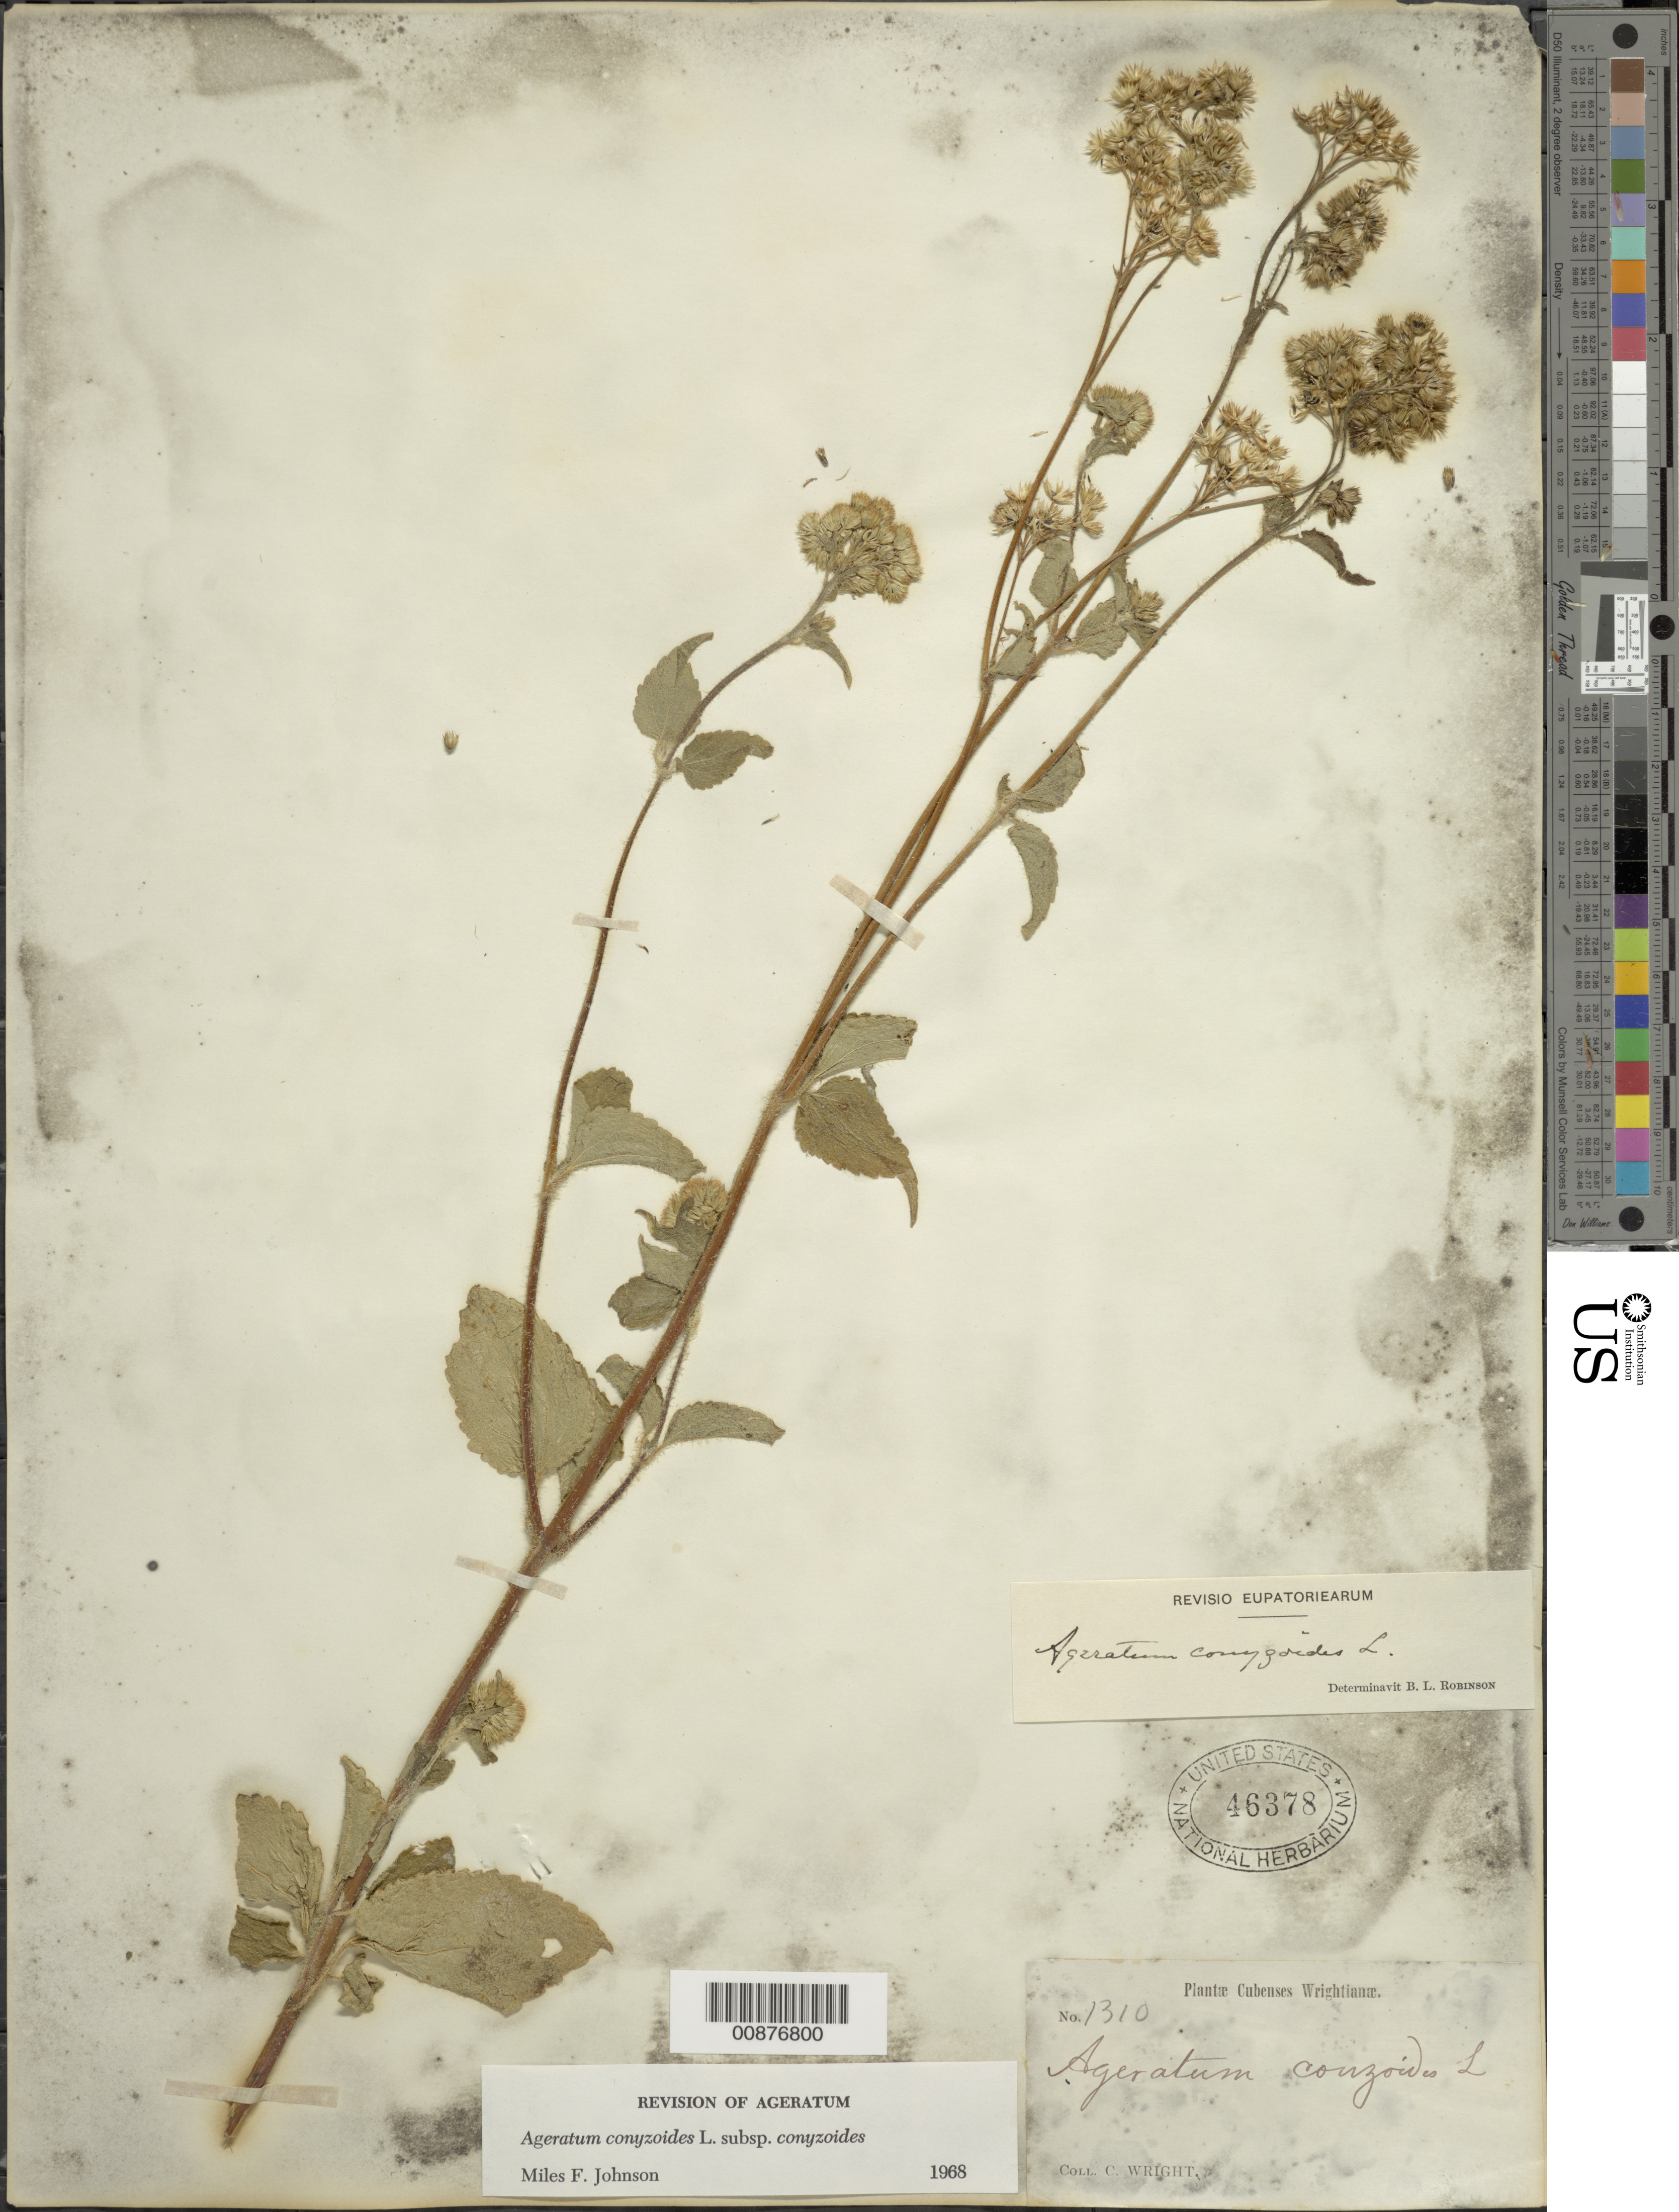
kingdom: Plantae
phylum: Tracheophyta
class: Magnoliopsida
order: Asterales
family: Asteraceae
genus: Ageratum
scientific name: Ageratum conyzoides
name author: L.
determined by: Robinson, B. L.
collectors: C. Wright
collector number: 1310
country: Cuba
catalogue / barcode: US 46378